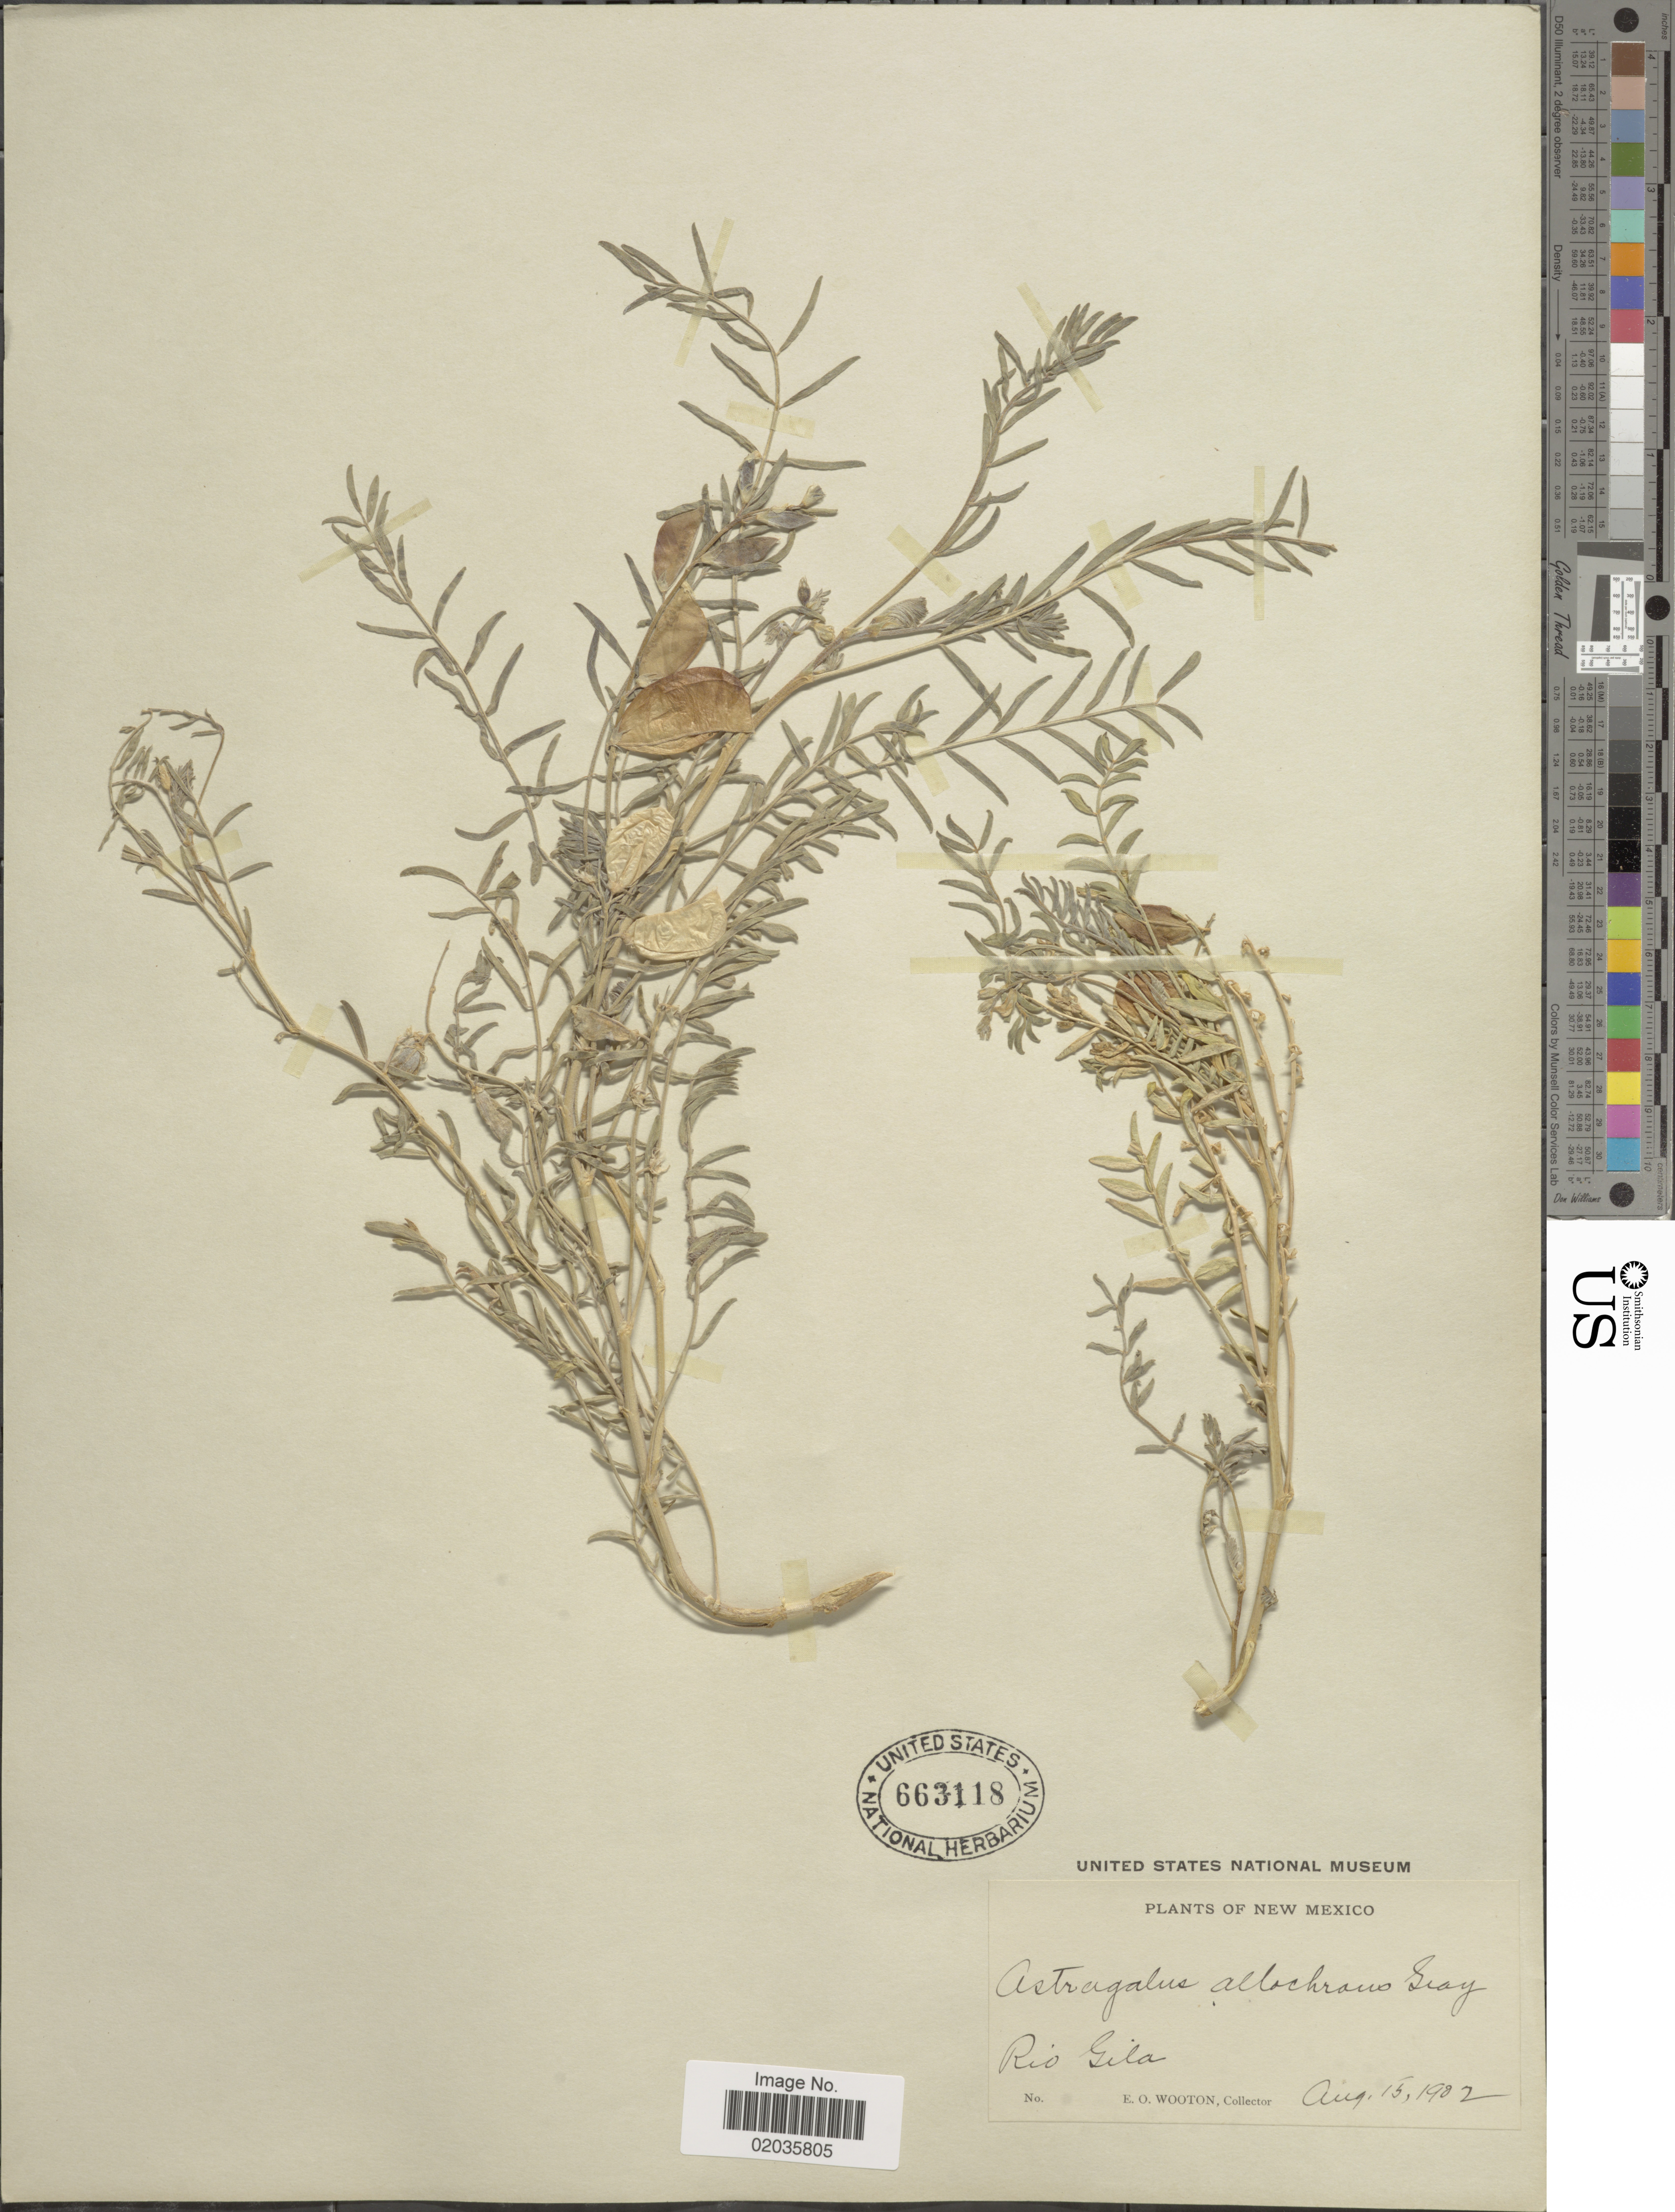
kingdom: Plantae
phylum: Tracheophyta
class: Magnoliopsida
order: Fabales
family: Fabaceae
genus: Astragalus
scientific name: Astragalus wootonii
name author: E. Sheld.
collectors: E. O. Wooton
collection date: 1902-08-15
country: United States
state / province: New Mexico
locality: Rio Gila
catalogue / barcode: US 663118